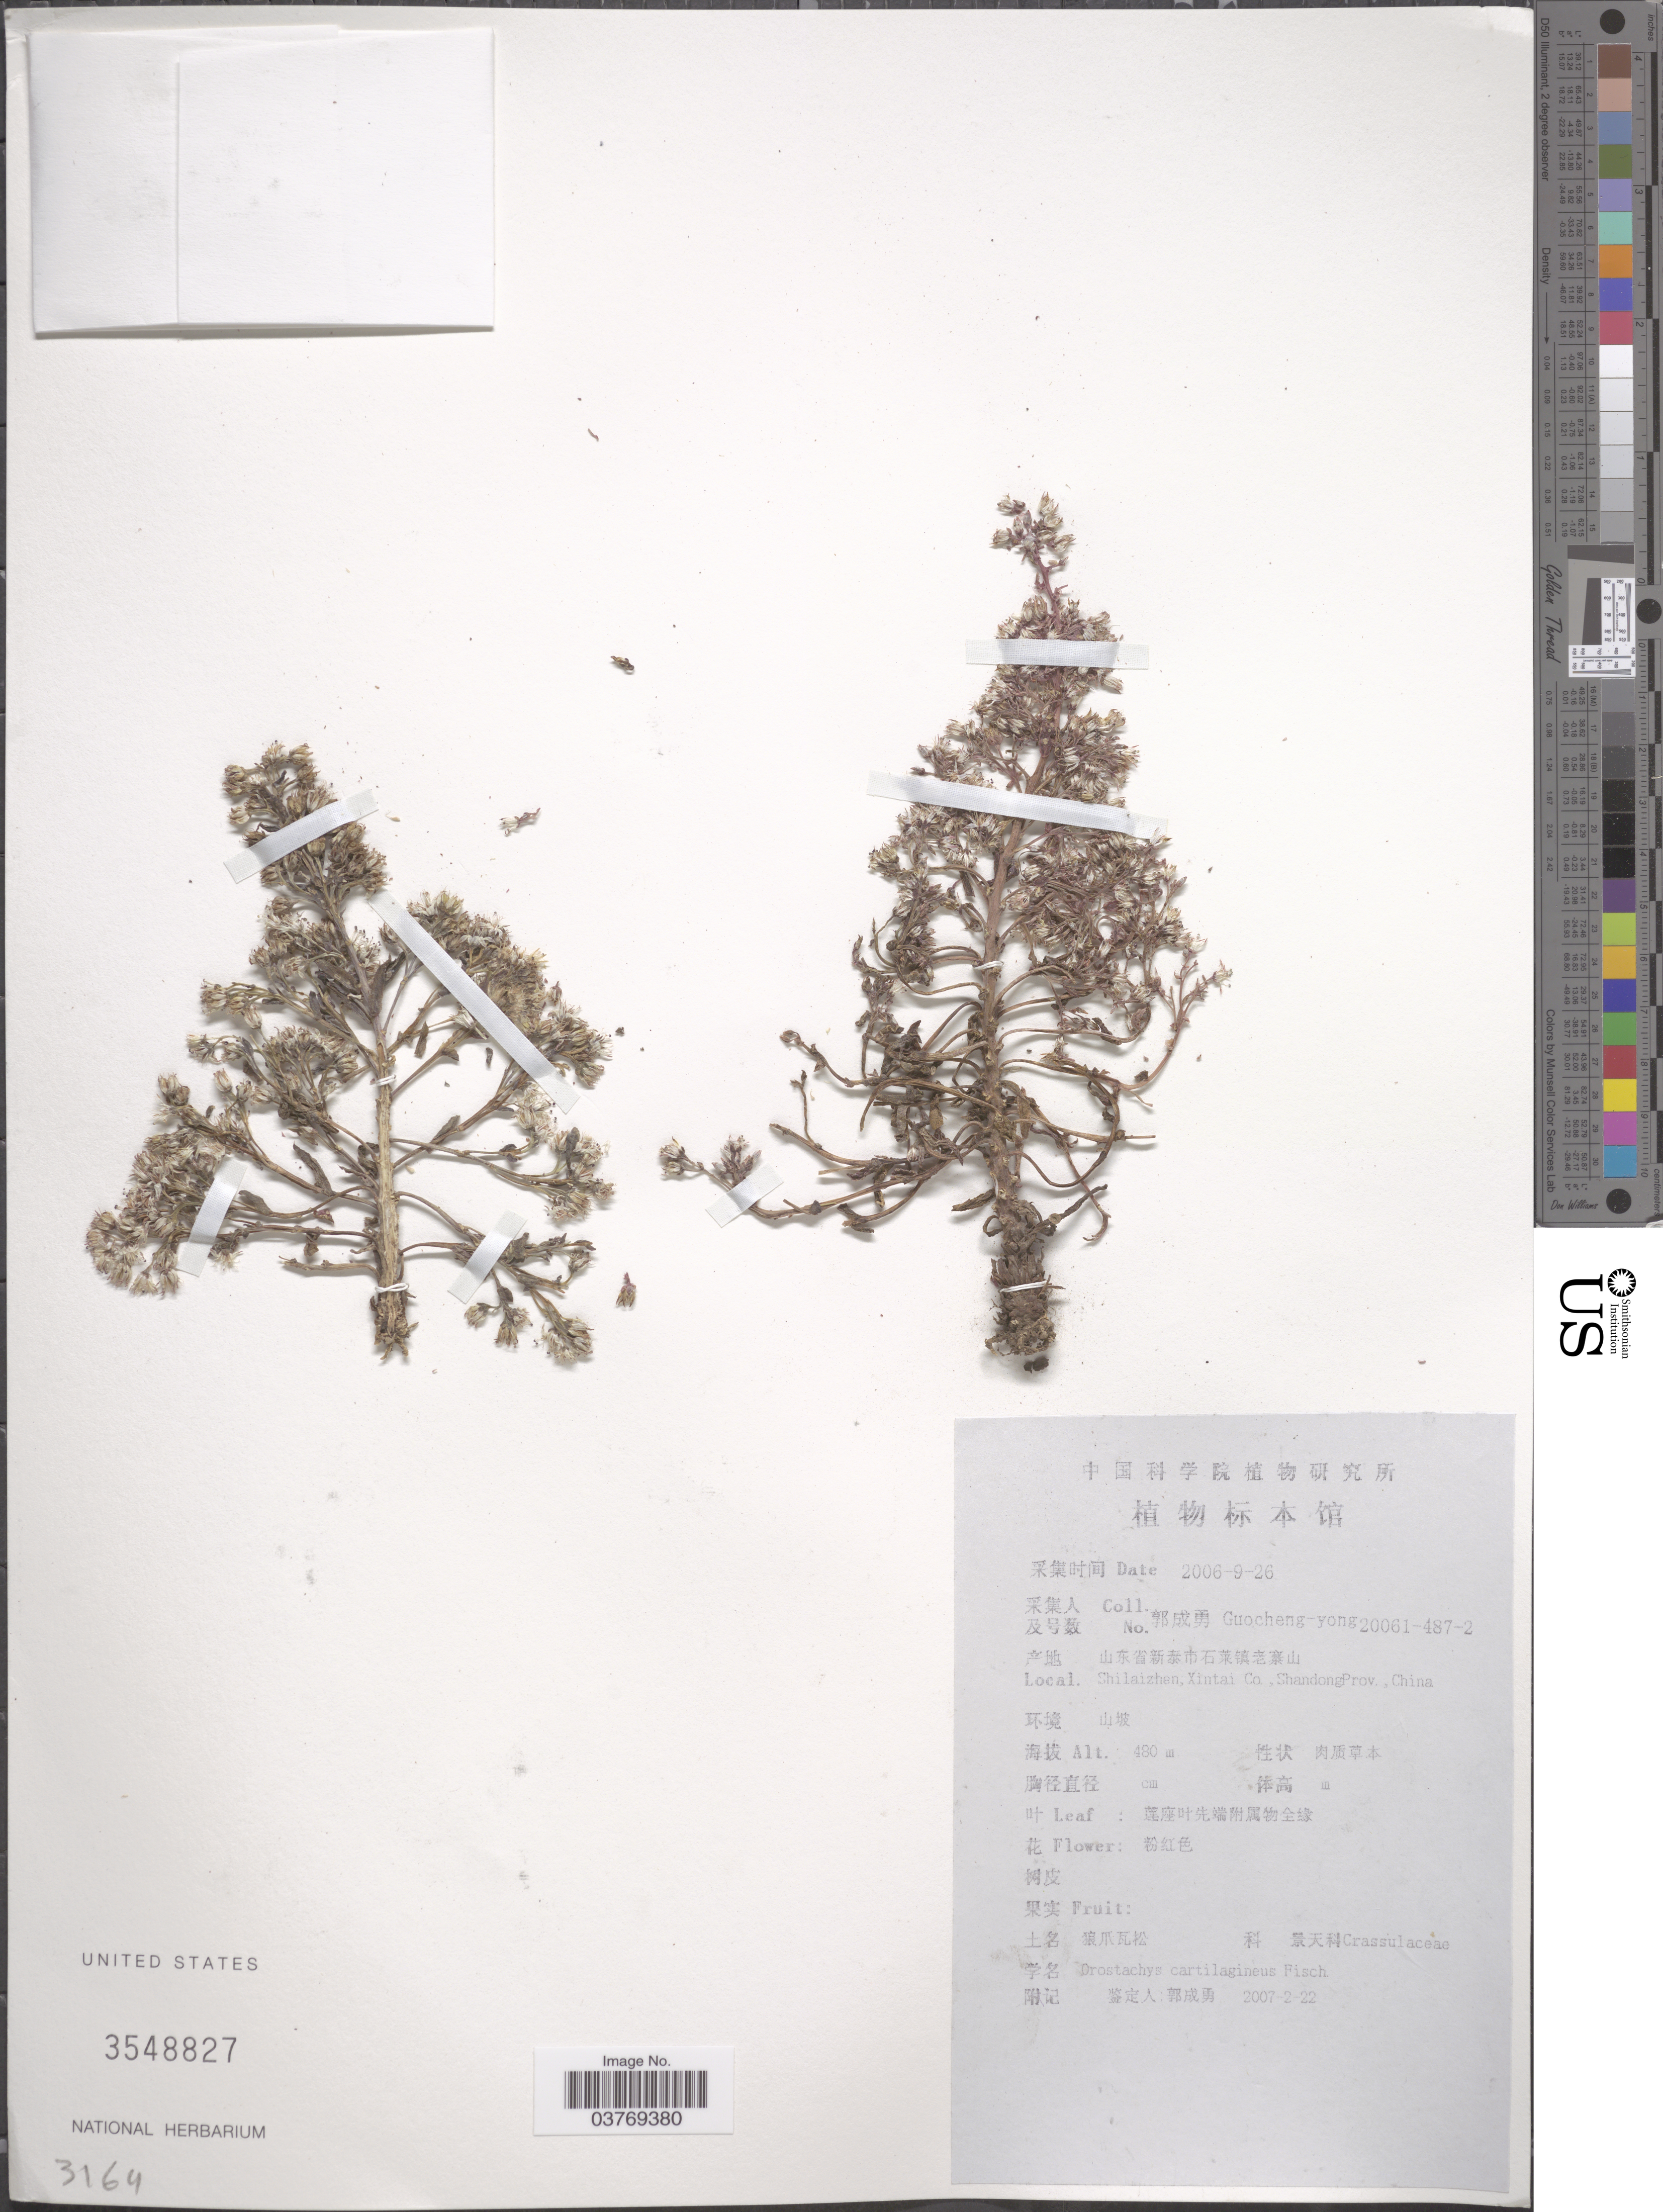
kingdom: Plantae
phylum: Tracheophyta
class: Magnoliopsida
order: Saxifragales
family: Crassulaceae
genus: Orostachys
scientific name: Orostachys cartilaginea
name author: Boriss.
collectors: Guo cheng-yong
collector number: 20061-487-2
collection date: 2006-09-26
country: China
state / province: Shandong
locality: Shilaizhen, Xintai Co.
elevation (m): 480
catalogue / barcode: US 3548827